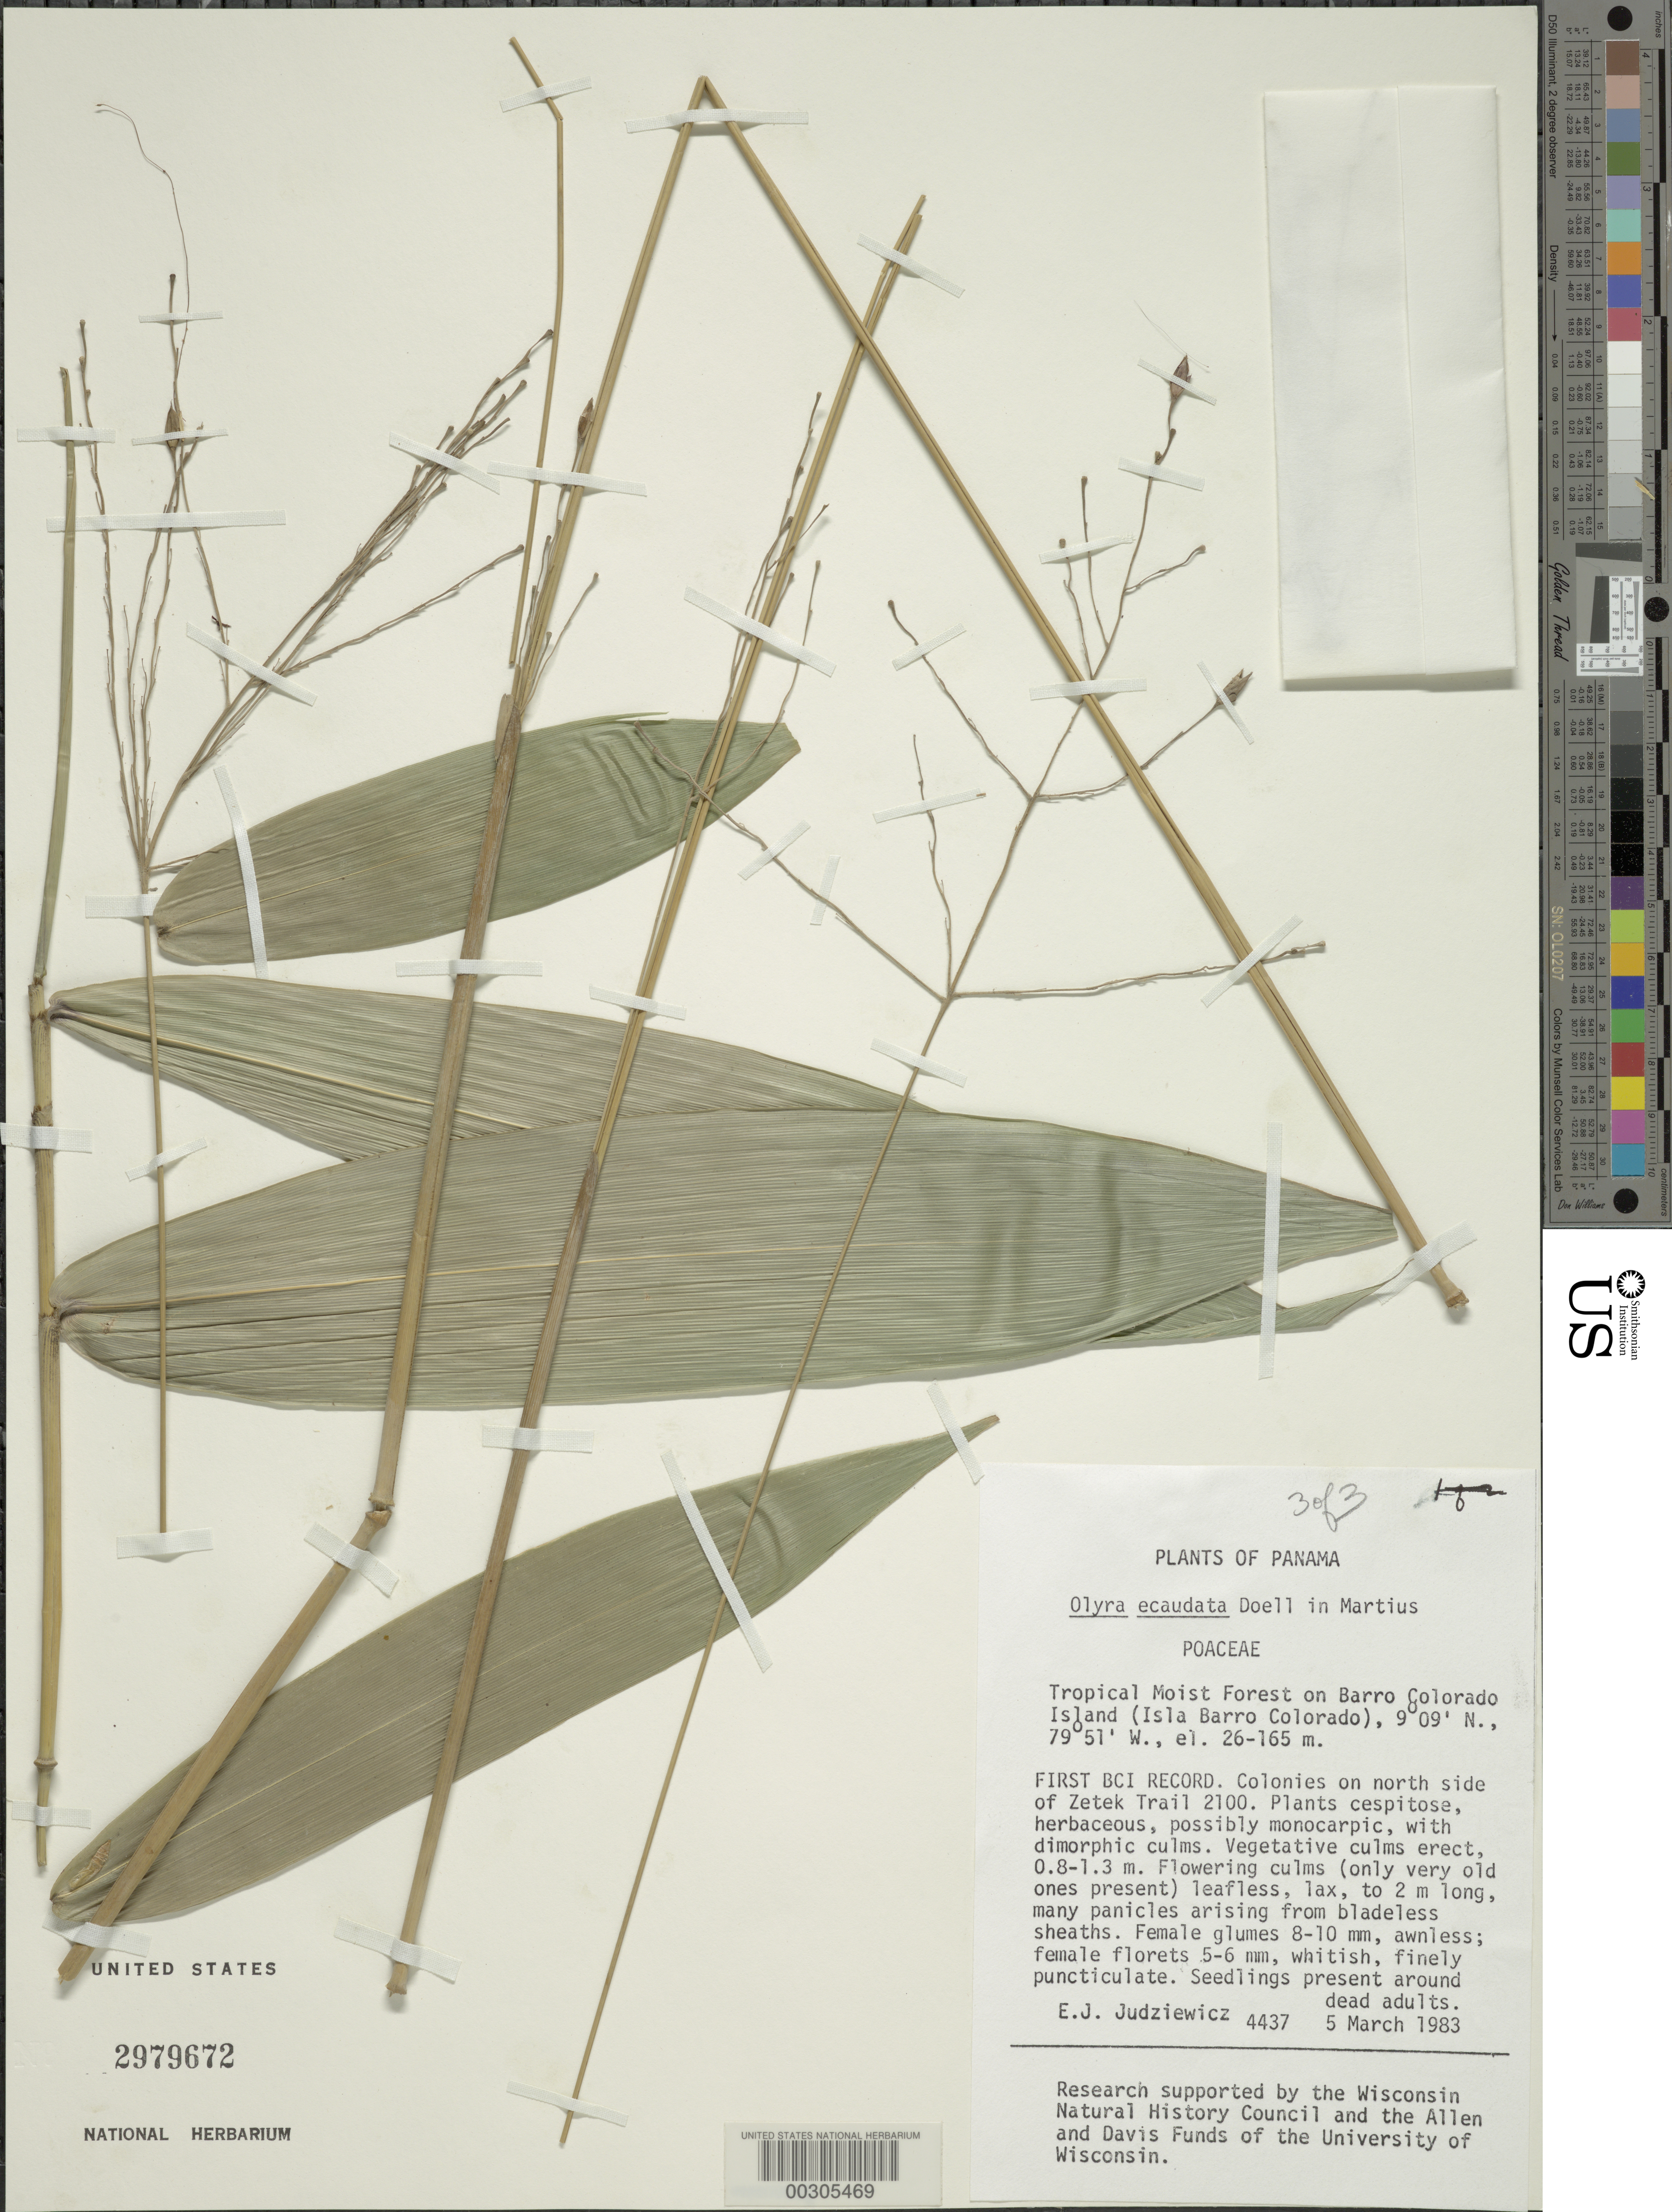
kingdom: Plantae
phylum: Tracheophyta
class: Liliopsida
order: Poales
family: Poaceae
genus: Olyra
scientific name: Olyra ecaudata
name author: Döll in Mart.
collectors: E. J. Judziewicz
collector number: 4437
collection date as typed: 05 Mar 1983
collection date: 1983-03-05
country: Panama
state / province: Panamá Oeste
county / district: Canal Zone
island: Barro Colorado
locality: Zetek Trail 2100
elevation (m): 26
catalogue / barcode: US 2979672